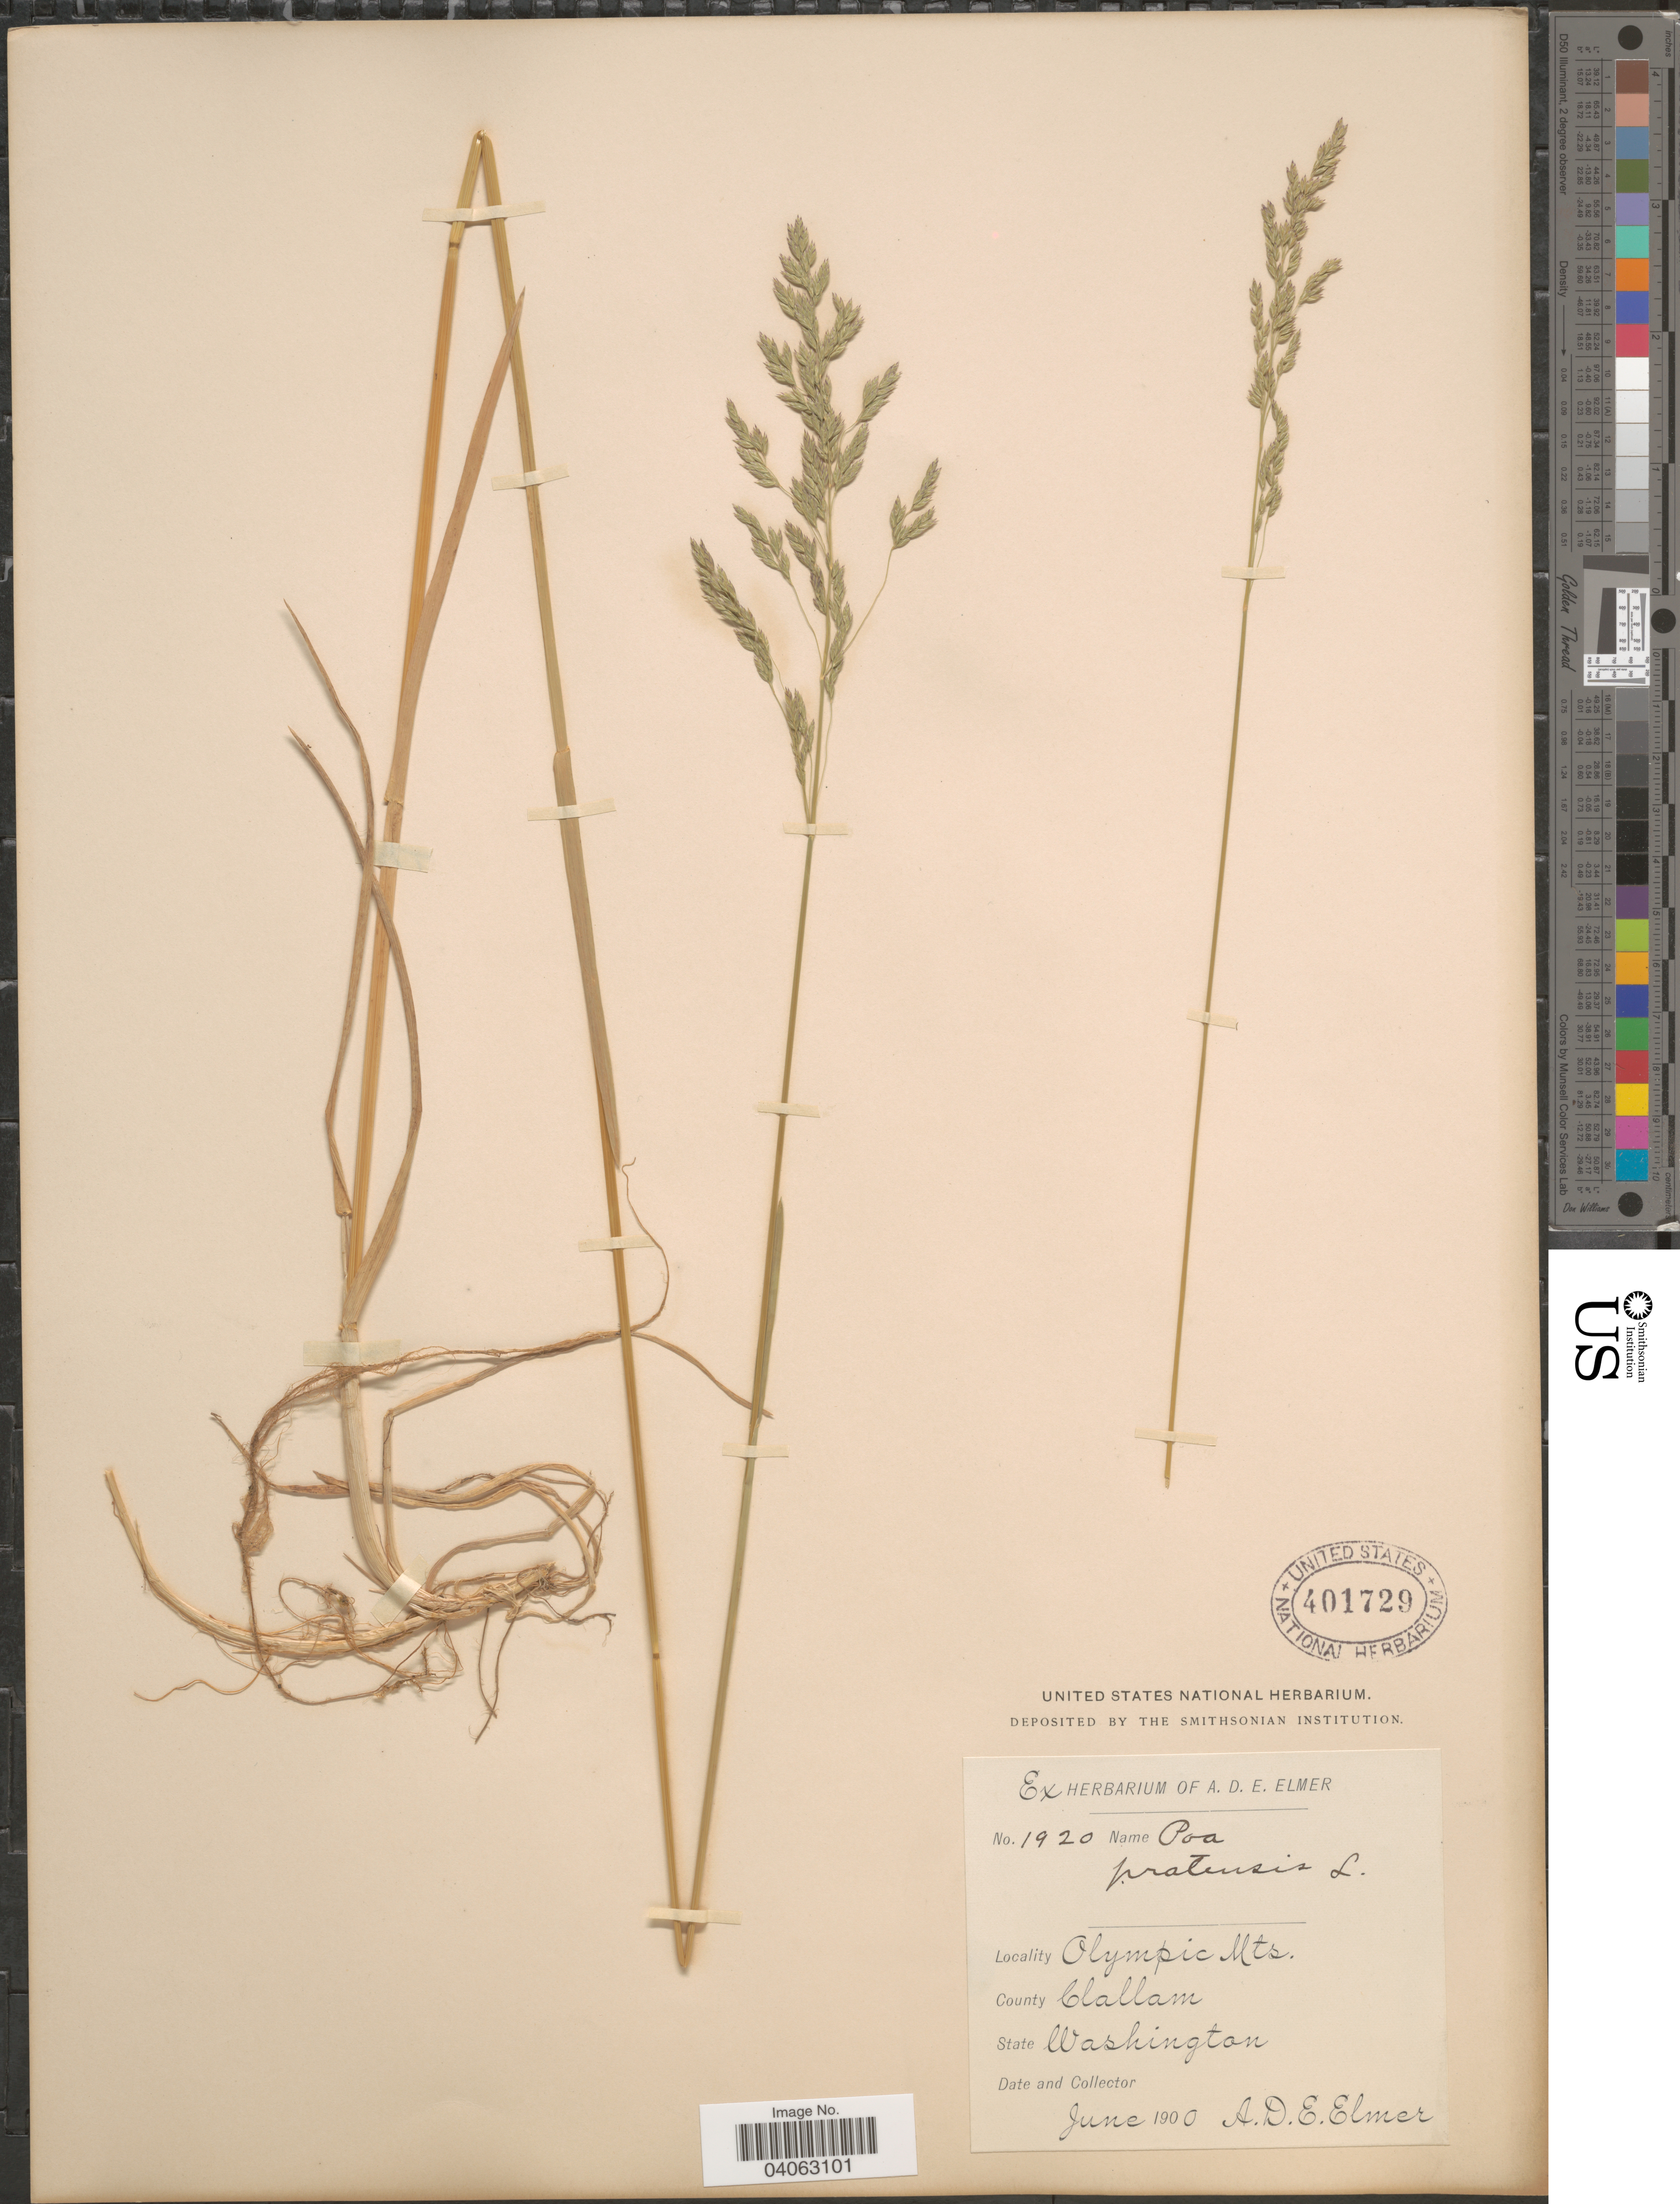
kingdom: Plantae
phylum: Tracheophyta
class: Liliopsida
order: Poales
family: Poaceae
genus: Poa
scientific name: Poa pratensis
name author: L.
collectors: A. D. E. Elmer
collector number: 1920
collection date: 1900-06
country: United States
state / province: Washington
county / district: Clallam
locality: Olympic Mts. County Clallam.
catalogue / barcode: US 401729